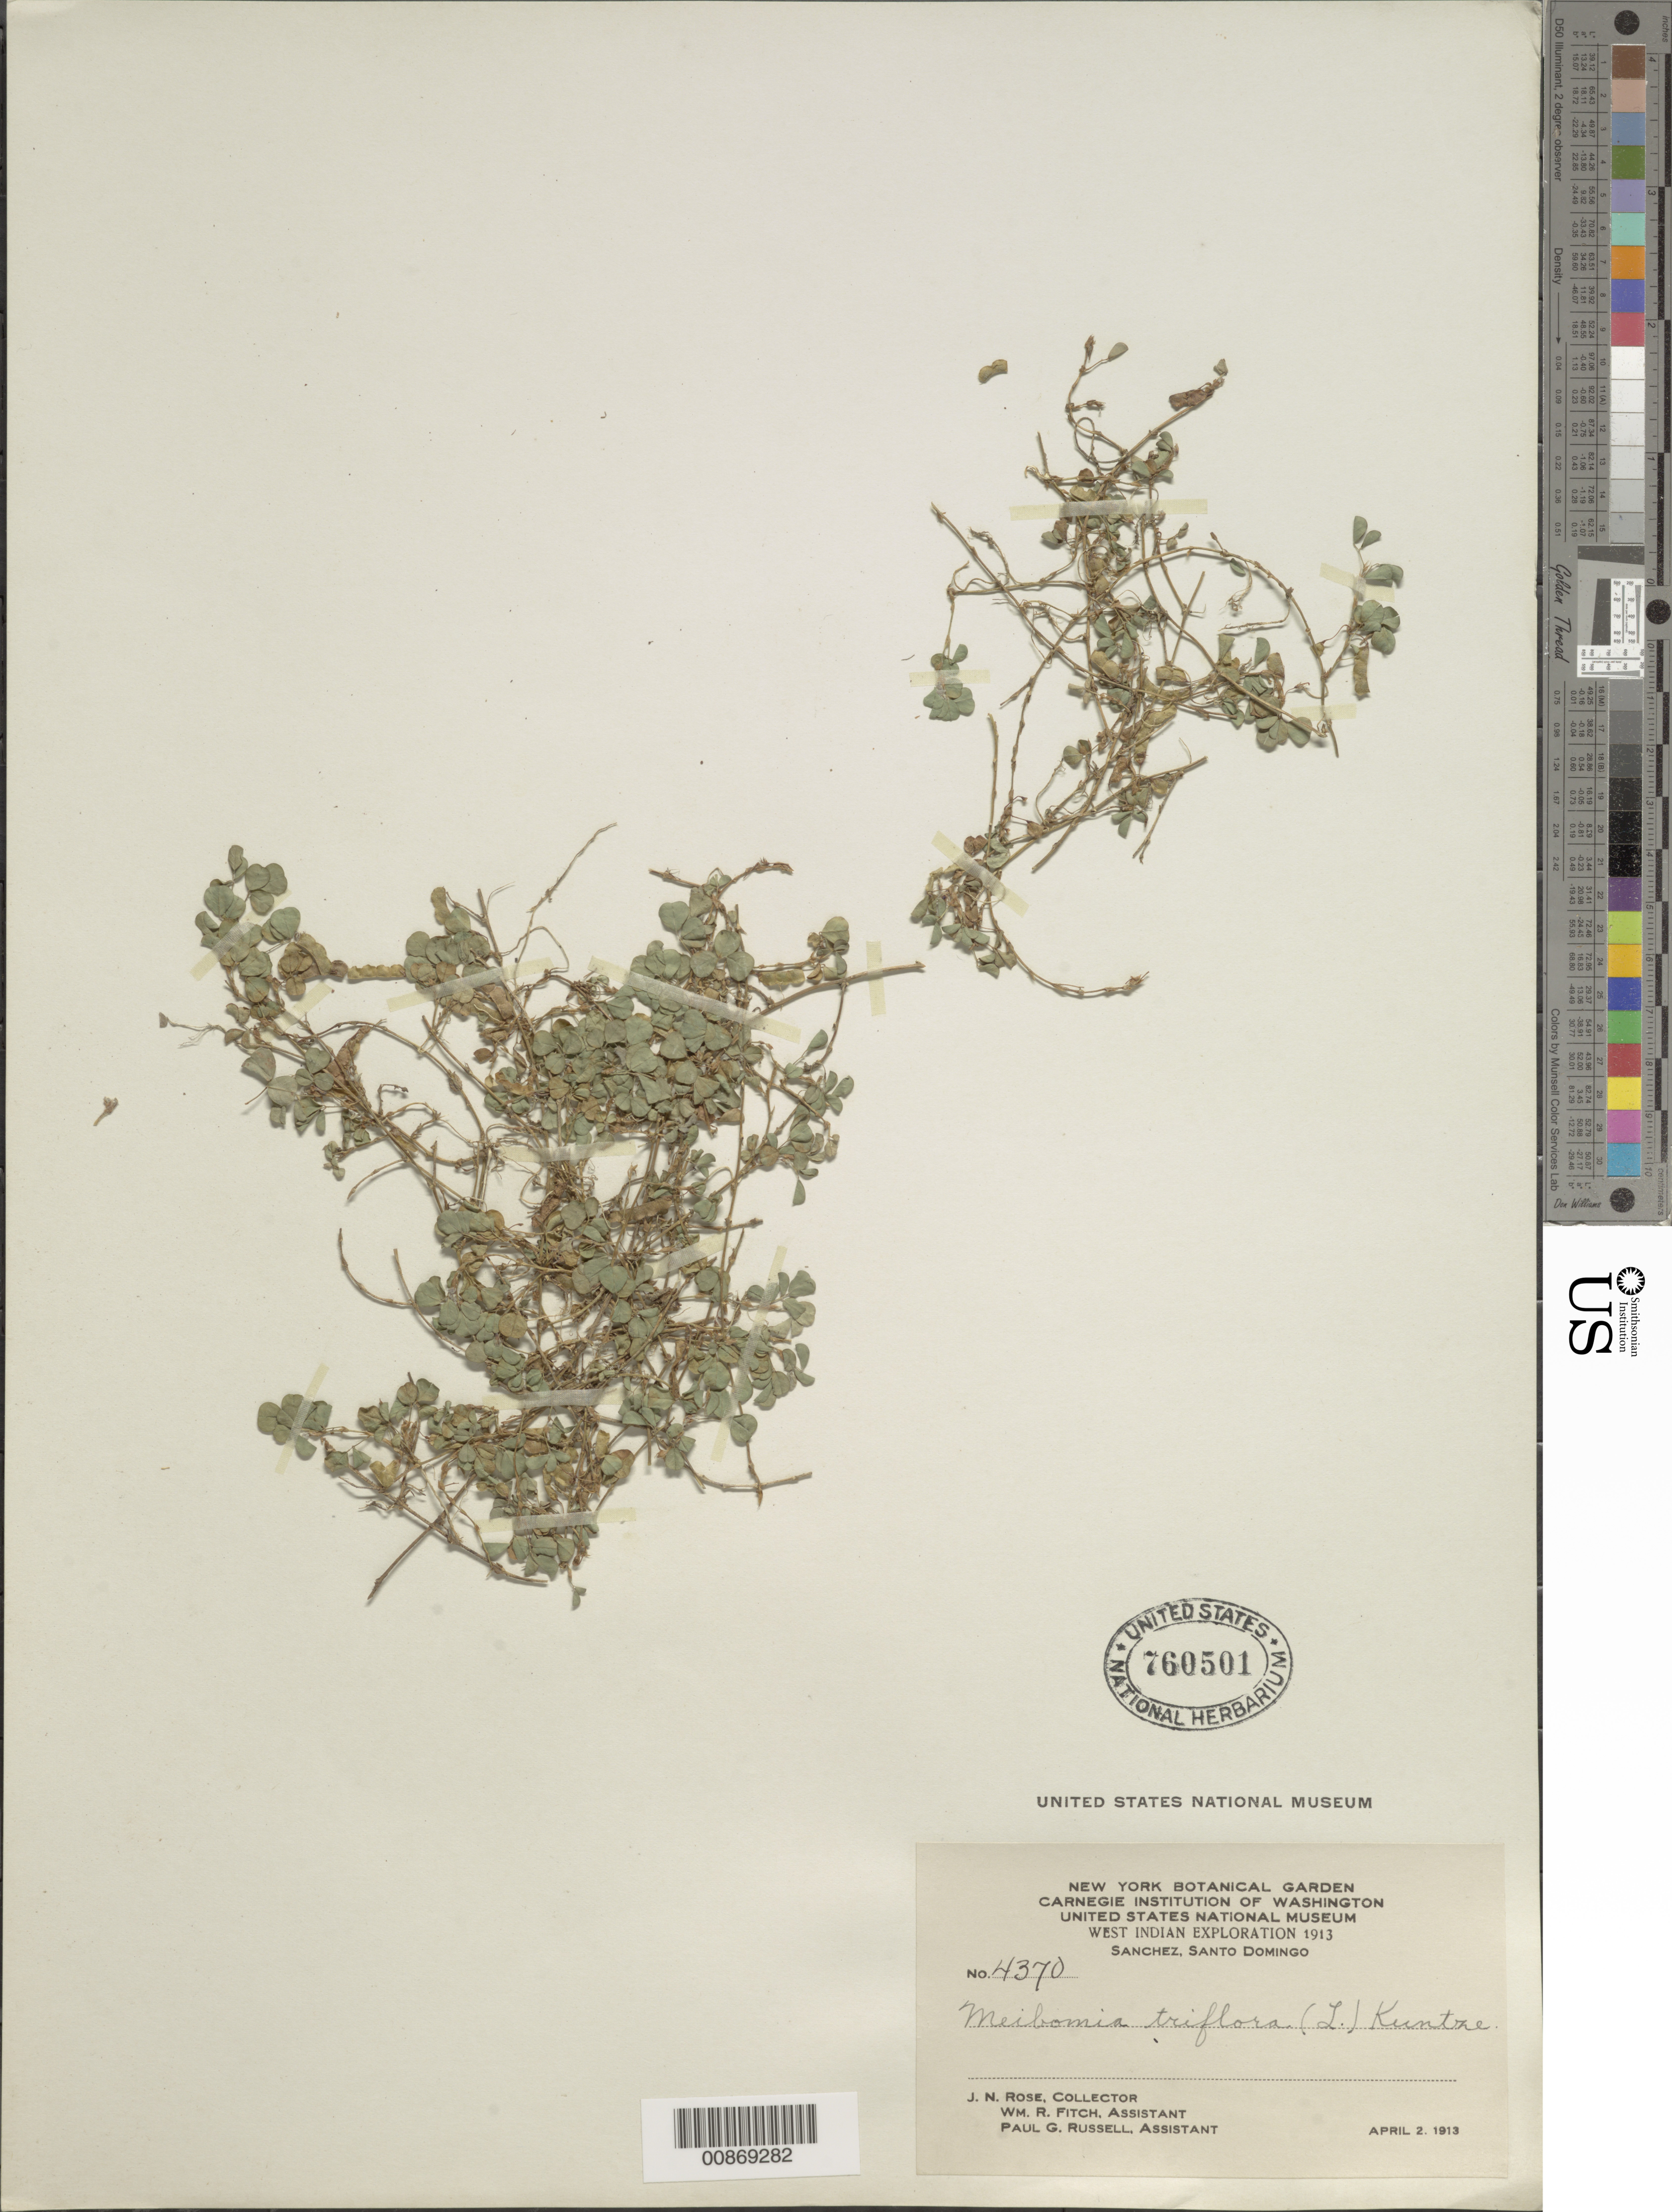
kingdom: Plantae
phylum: Tracheophyta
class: Magnoliopsida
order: Fabales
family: Fabaceae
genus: Grona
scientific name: Grona triflora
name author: (L.) H. Ohashi & K. Ohashi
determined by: Strong, Mark T., (BOT), Smithsonian Institution - National Museum of Natural History (UNITED STATES)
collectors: J. N. Rose, W. R. Fitch & P. G. Russell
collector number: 4370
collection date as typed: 02 Apr 1913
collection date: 1913-04-02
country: Dominican Republic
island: Hispaniola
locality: Sánchez, Santo Domingo.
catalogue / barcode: US 760501